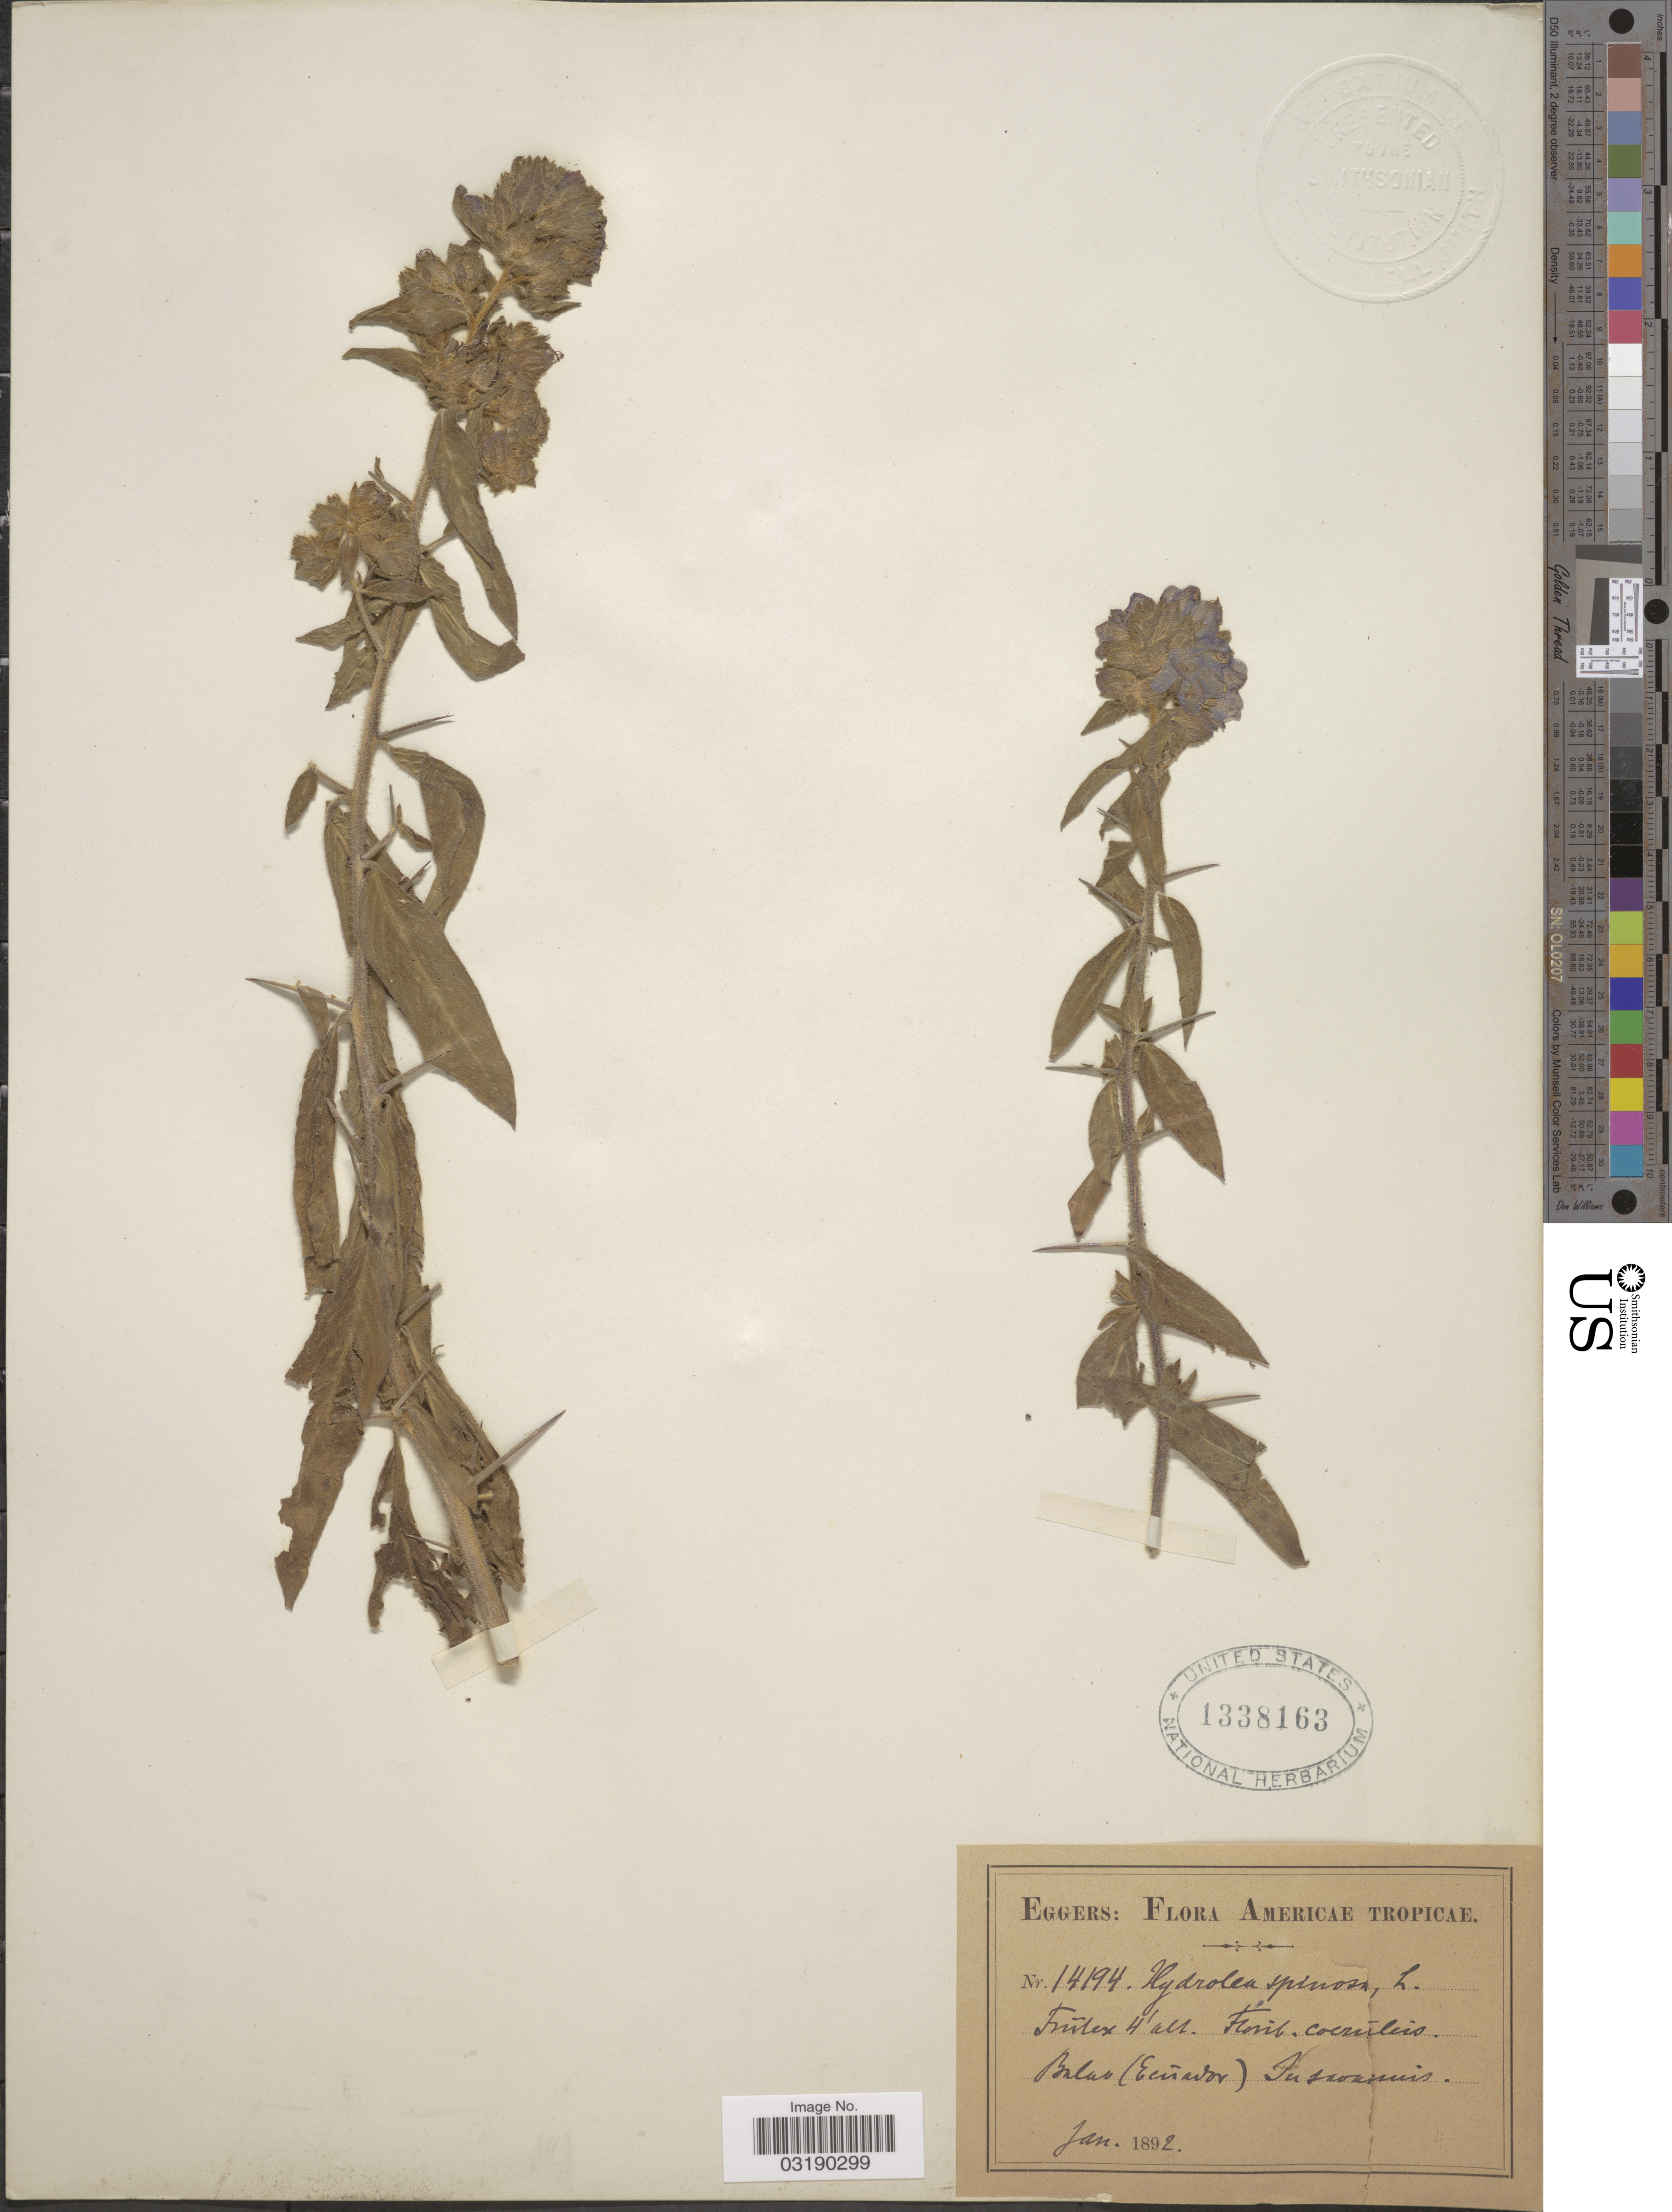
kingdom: Plantae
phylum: Tracheophyta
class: Magnoliopsida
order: Solanales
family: Hydroleaceae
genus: Hydrolea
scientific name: Hydrolea spinosa var. spinosa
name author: L.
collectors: -. Eggers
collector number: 14194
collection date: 1892-01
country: Ecuador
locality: Balao.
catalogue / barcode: US 1338163